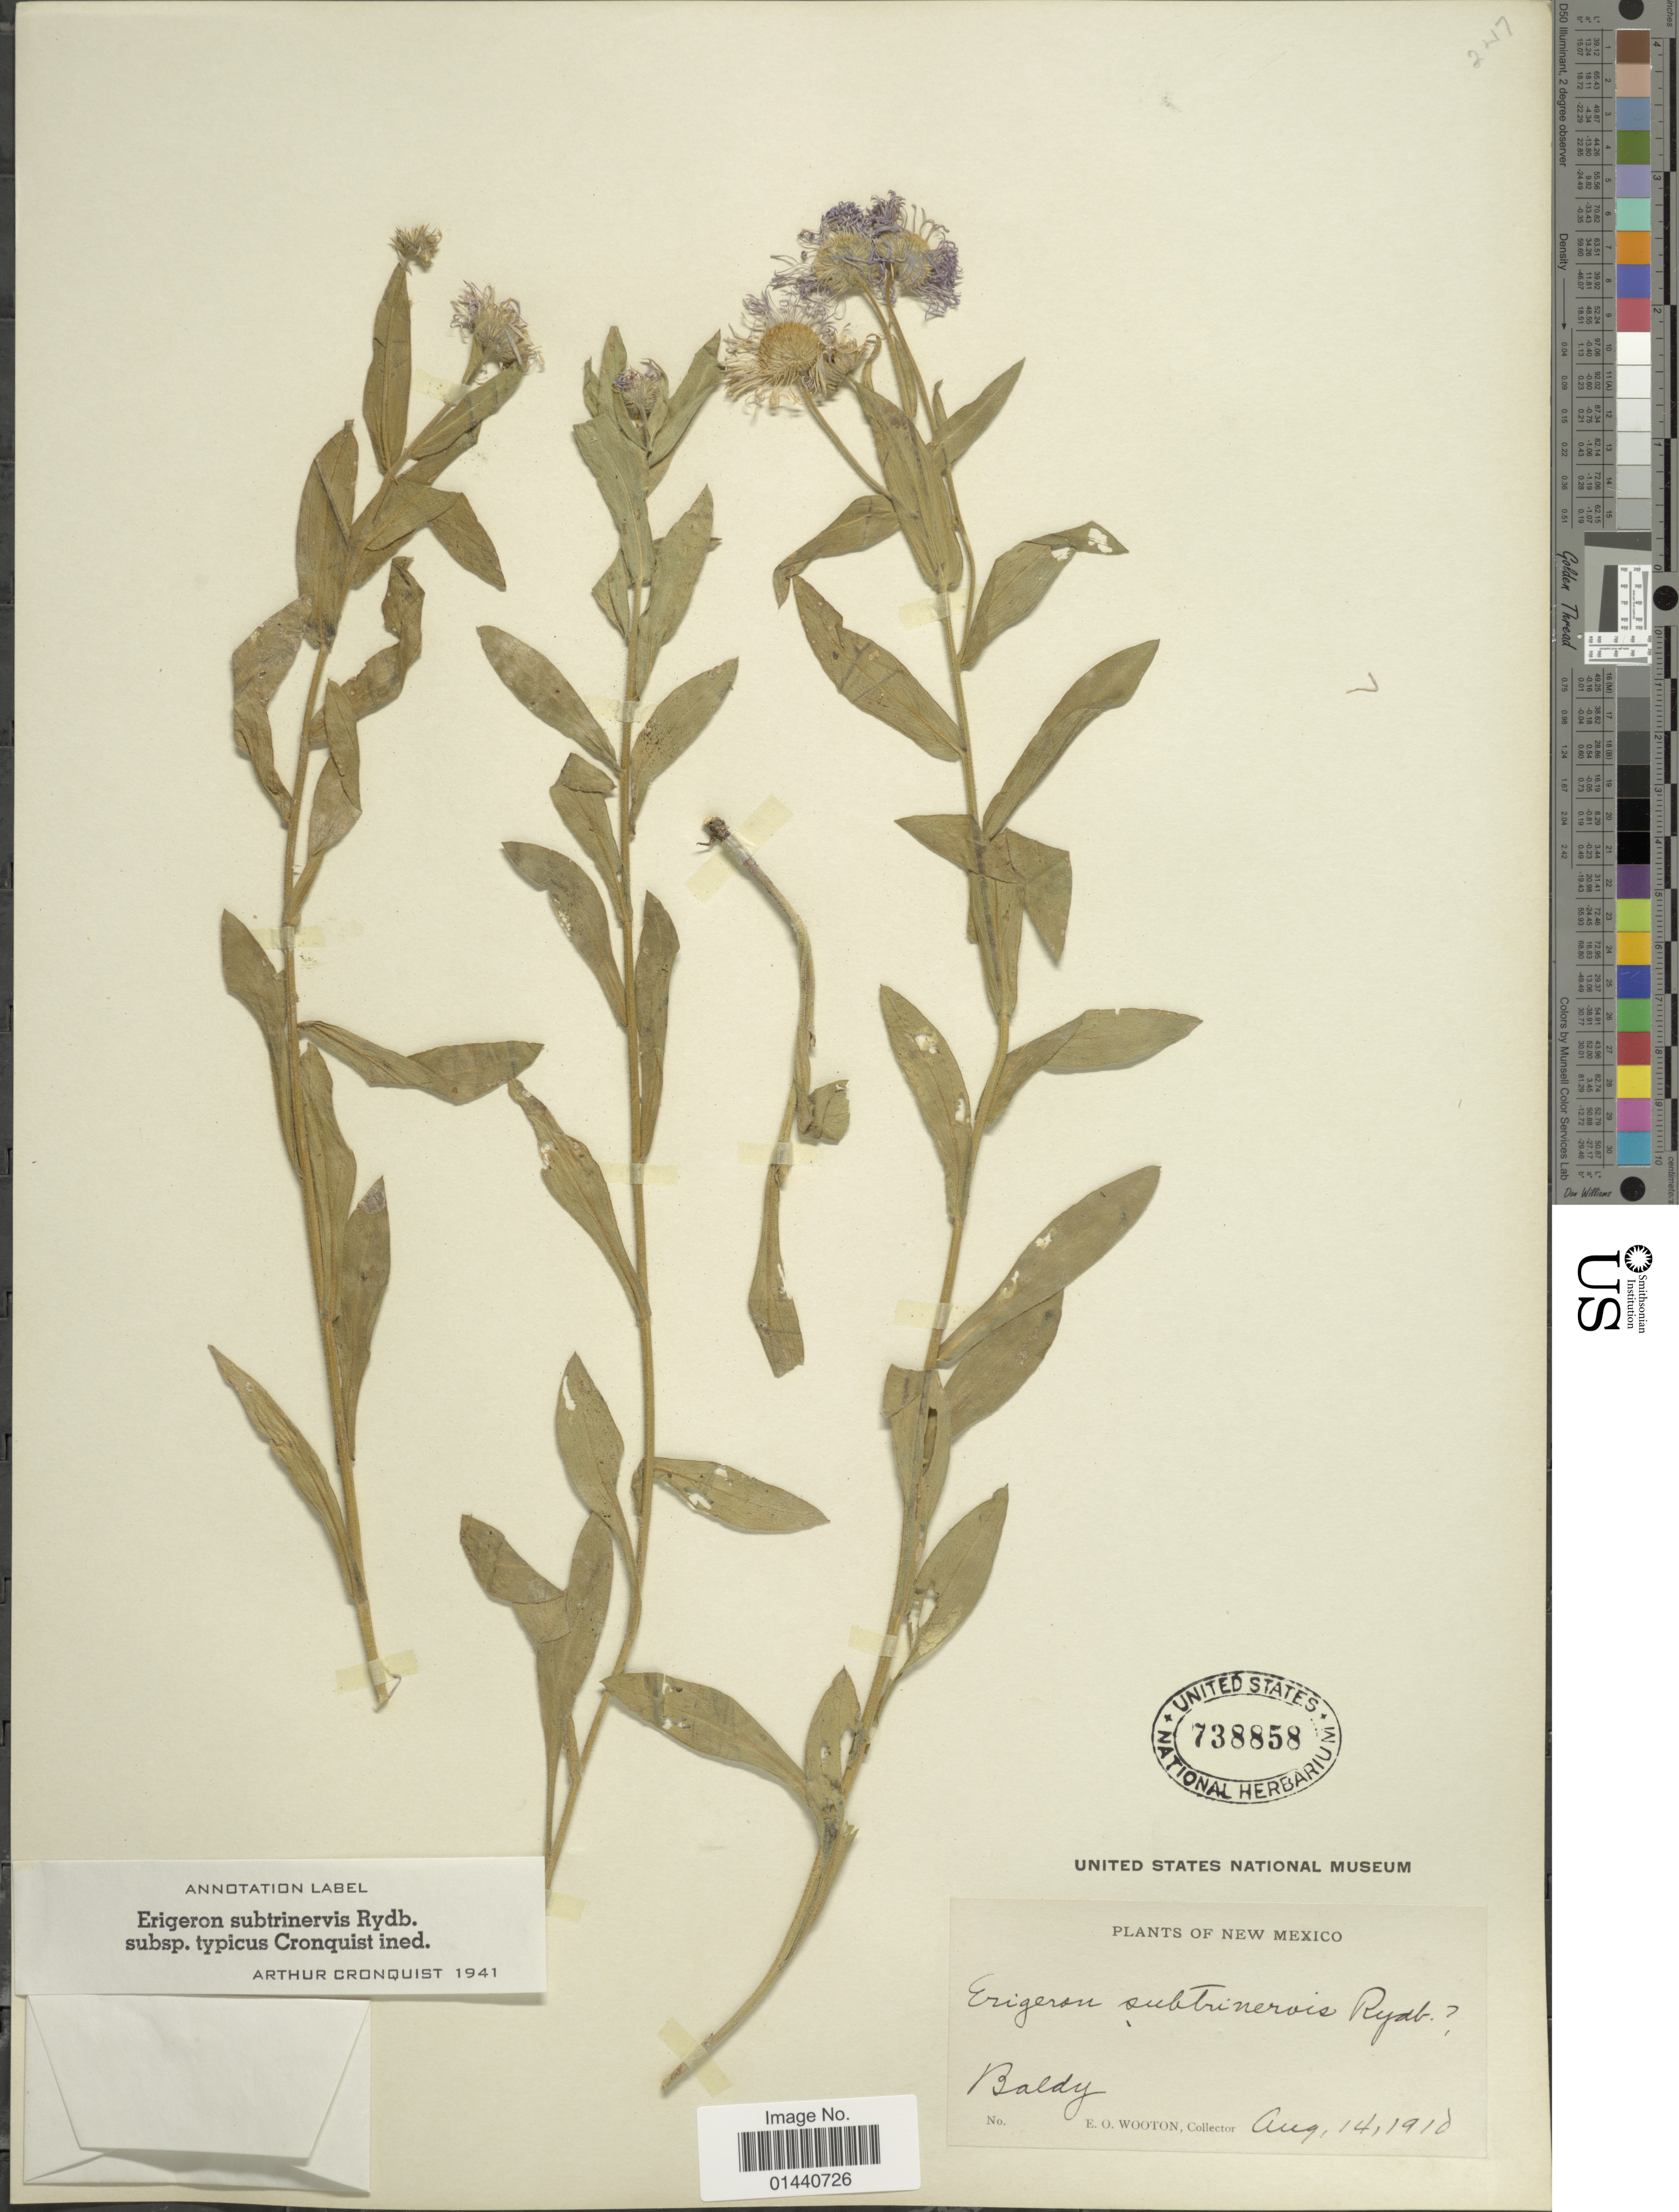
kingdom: Plantae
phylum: Tracheophyta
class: Magnoliopsida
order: Asterales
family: Asteraceae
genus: Erigeron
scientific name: Erigeron subtrinervis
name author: Rydb. ex Porter & Britton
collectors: E. O. Wooton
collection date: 1910-08-14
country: United States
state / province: New Mexico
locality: Baldy.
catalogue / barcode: US 738858